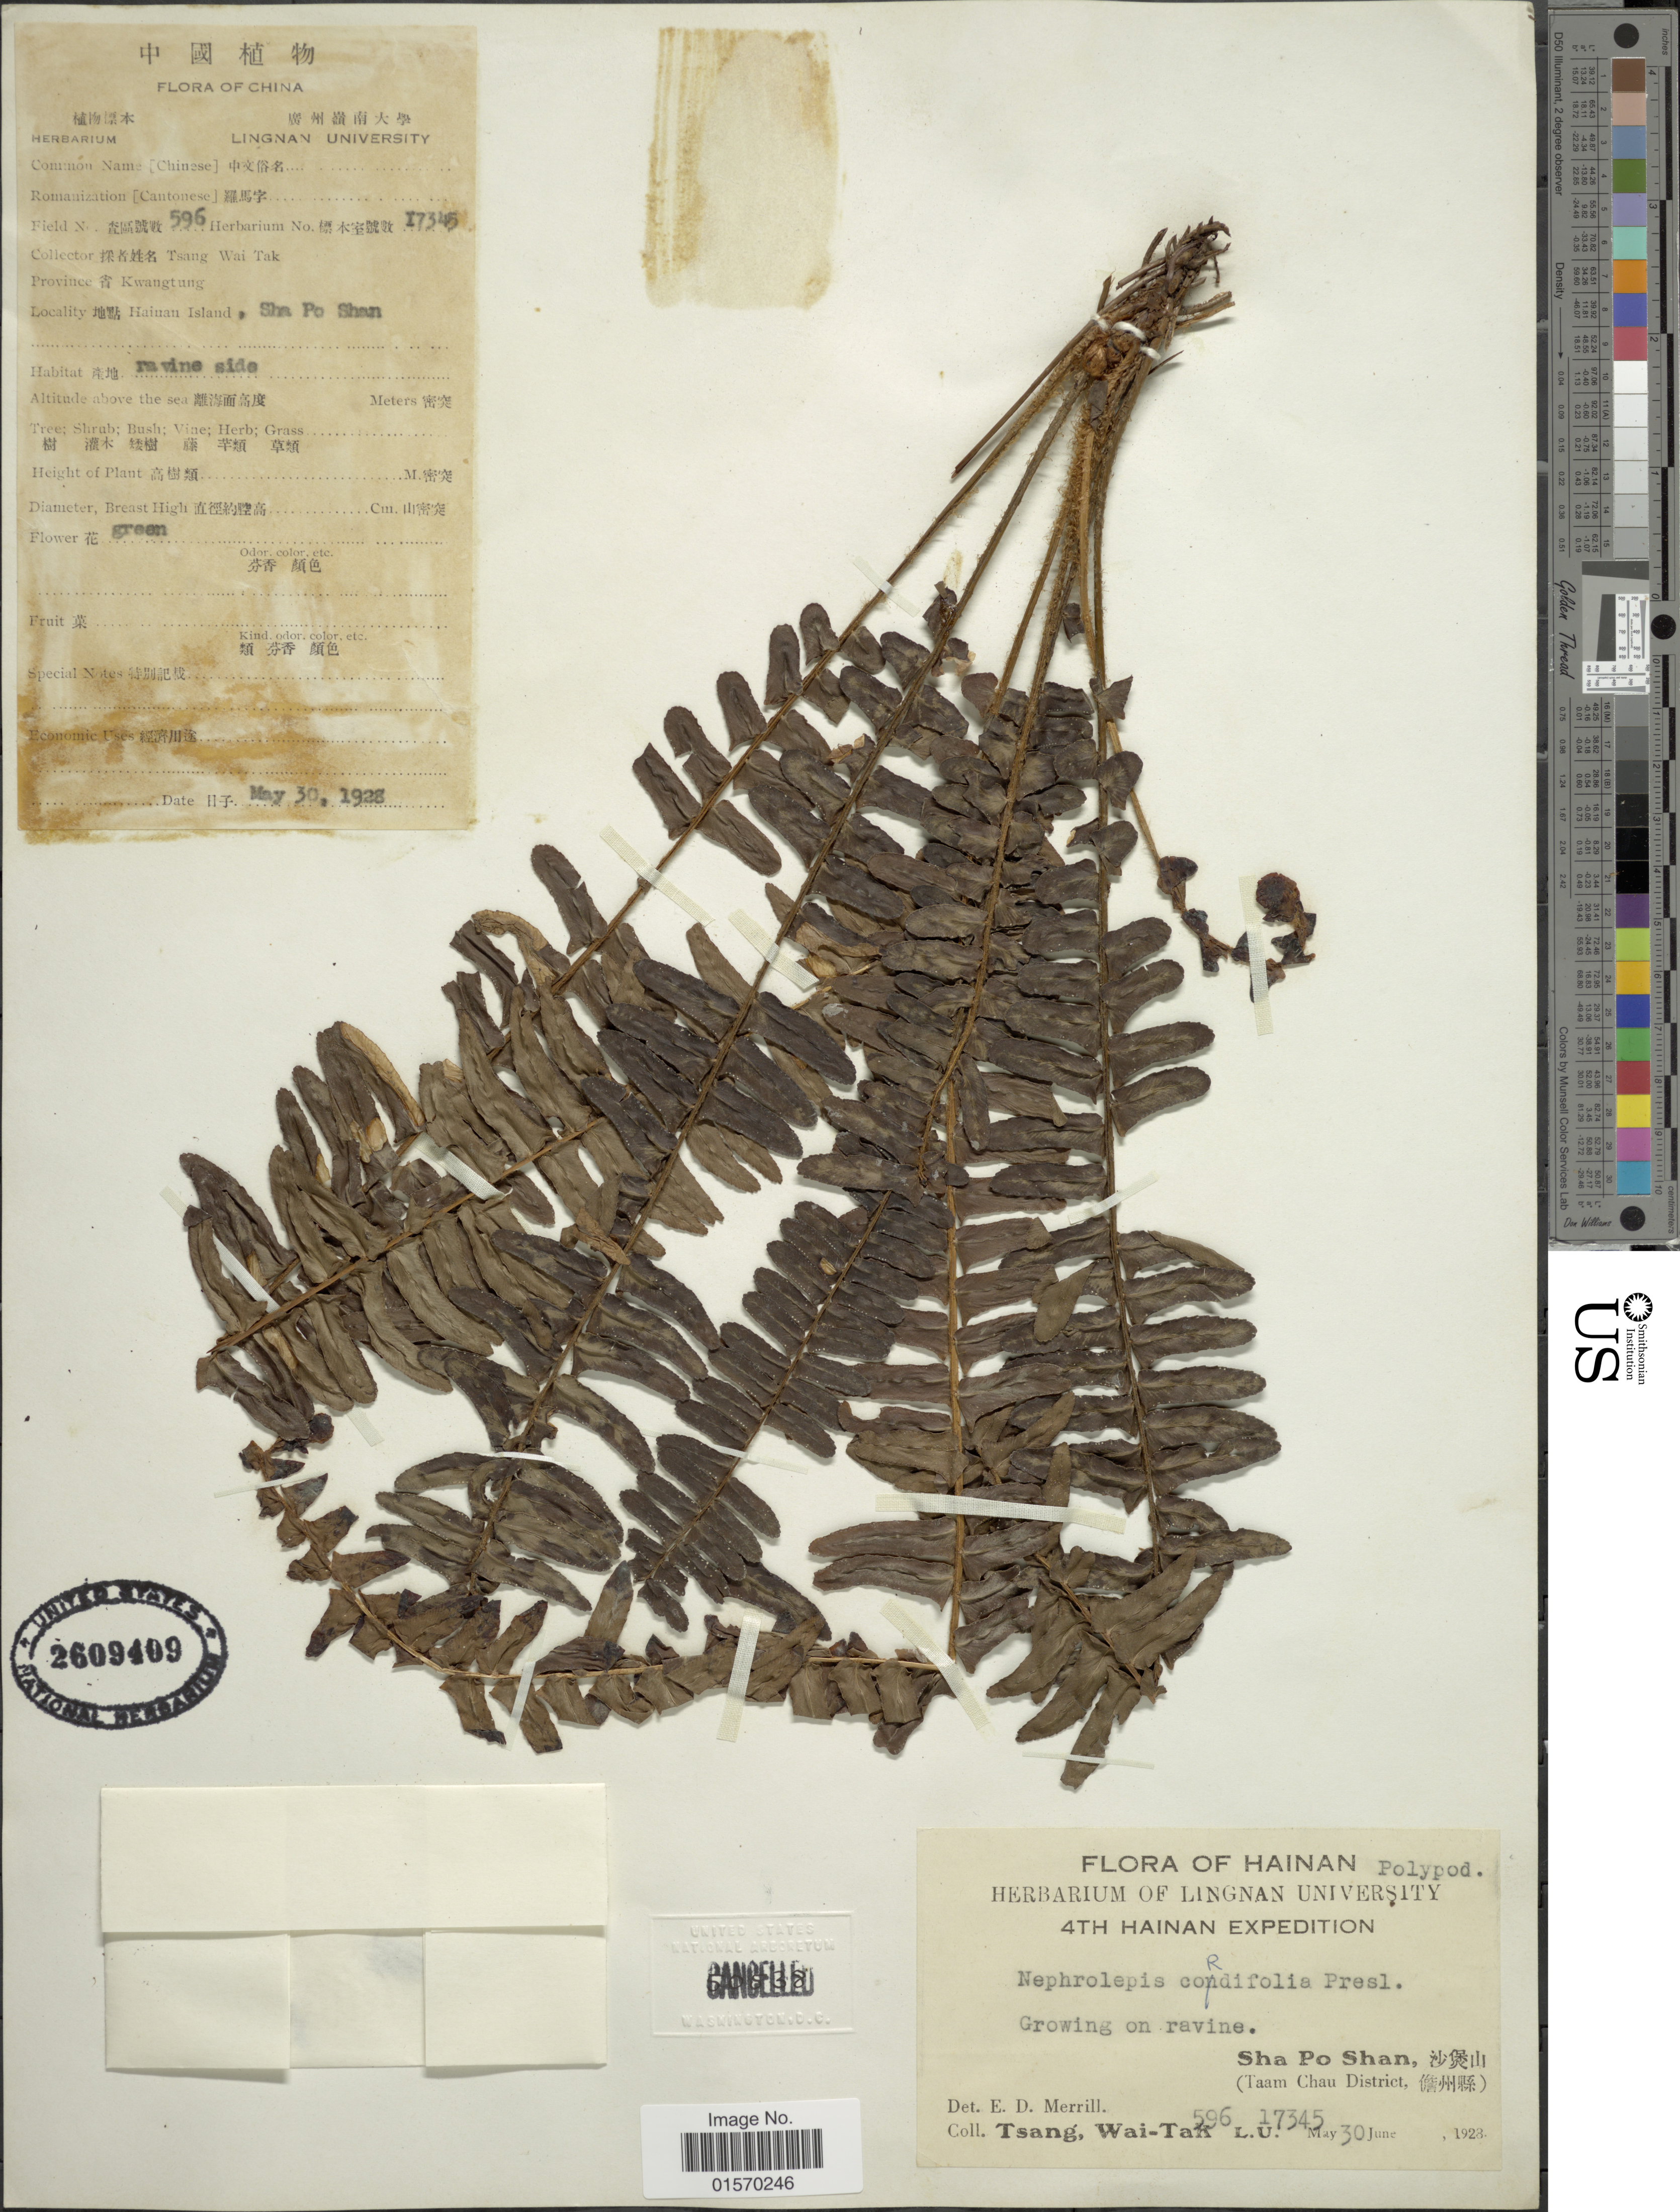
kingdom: Plantae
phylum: Tracheophyta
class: Polypodiopsida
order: Polypodiales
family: Nephrolepidaceae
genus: Nephrolepis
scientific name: Nephrolepis cordifolia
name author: (L.) C. Presl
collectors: W. T. Tsang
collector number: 596L.U.17345*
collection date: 1928-05-30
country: China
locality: Kwangtung. Hainan Island, Sha Po Shan, (Taam Chau District)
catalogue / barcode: US 2609409